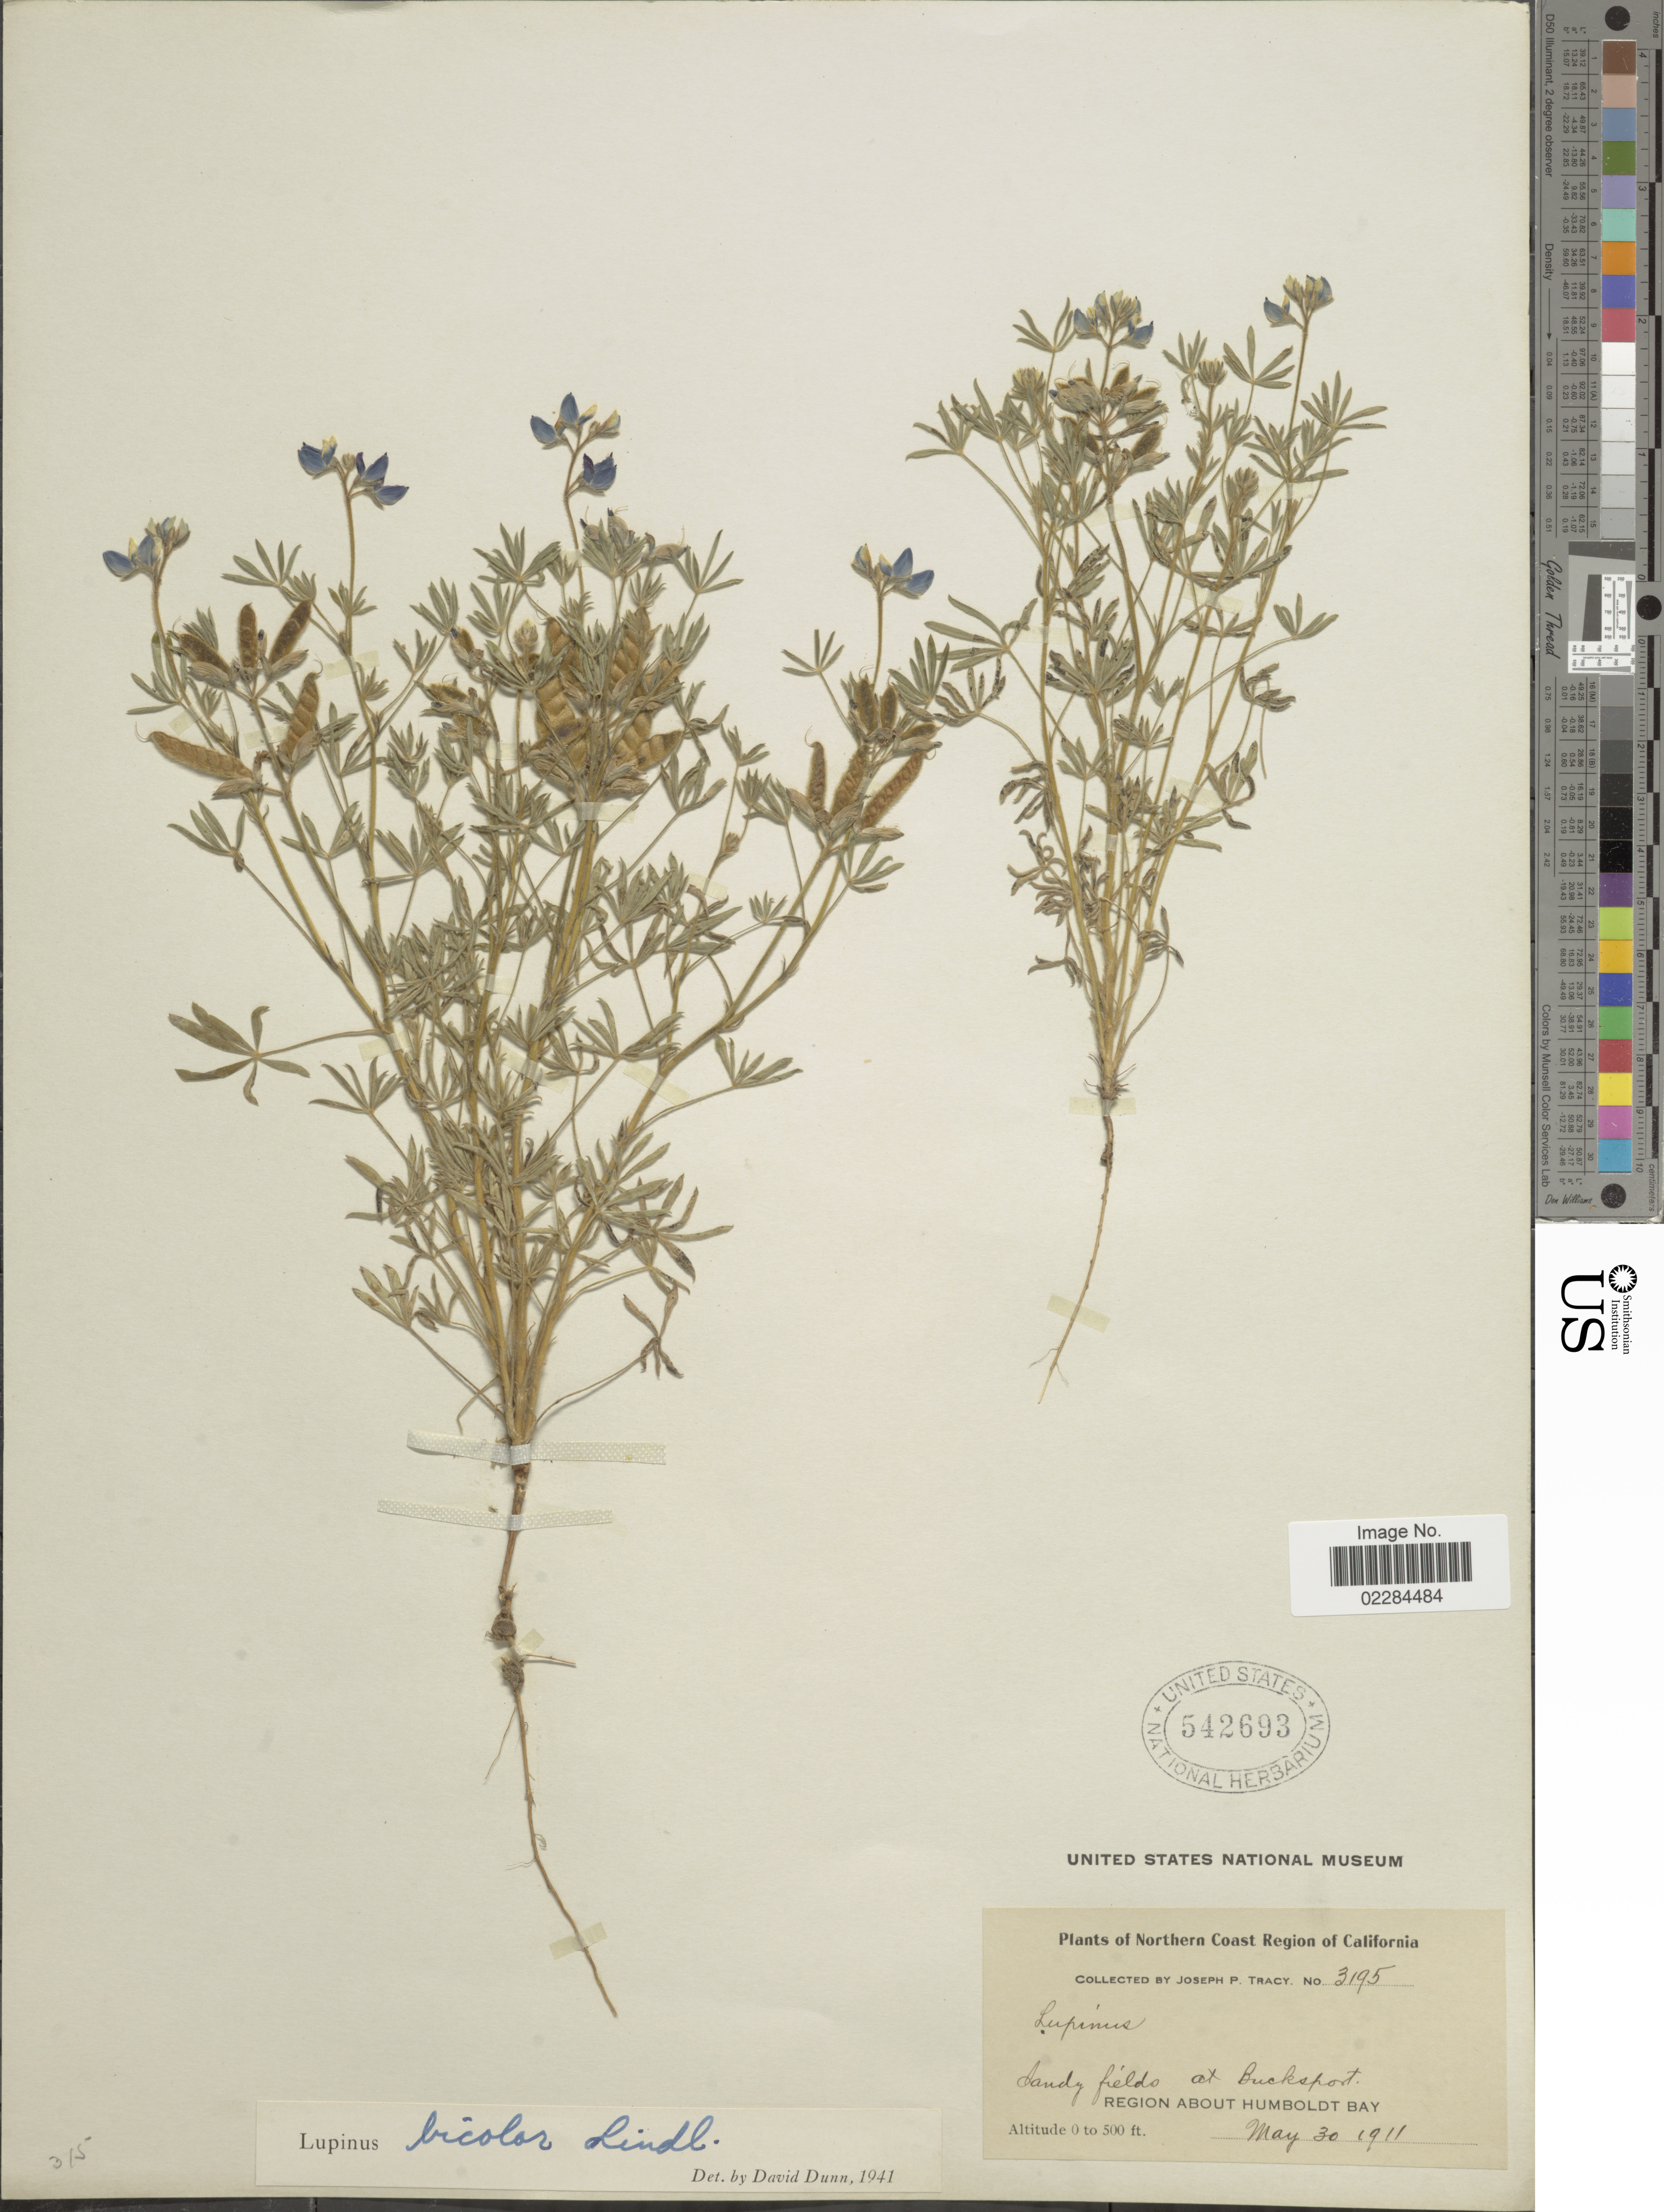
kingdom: Plantae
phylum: Tracheophyta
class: Magnoliopsida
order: Fabales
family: Fabaceae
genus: Lupinus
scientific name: Lupinus bicolor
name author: Lindl.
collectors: J. Tracy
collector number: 3195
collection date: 1911-05-30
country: United States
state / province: California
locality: Northern Coast Region of California. Sandy fields at Bucksport. Region about Humboldt Bay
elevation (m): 0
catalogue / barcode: US 542693